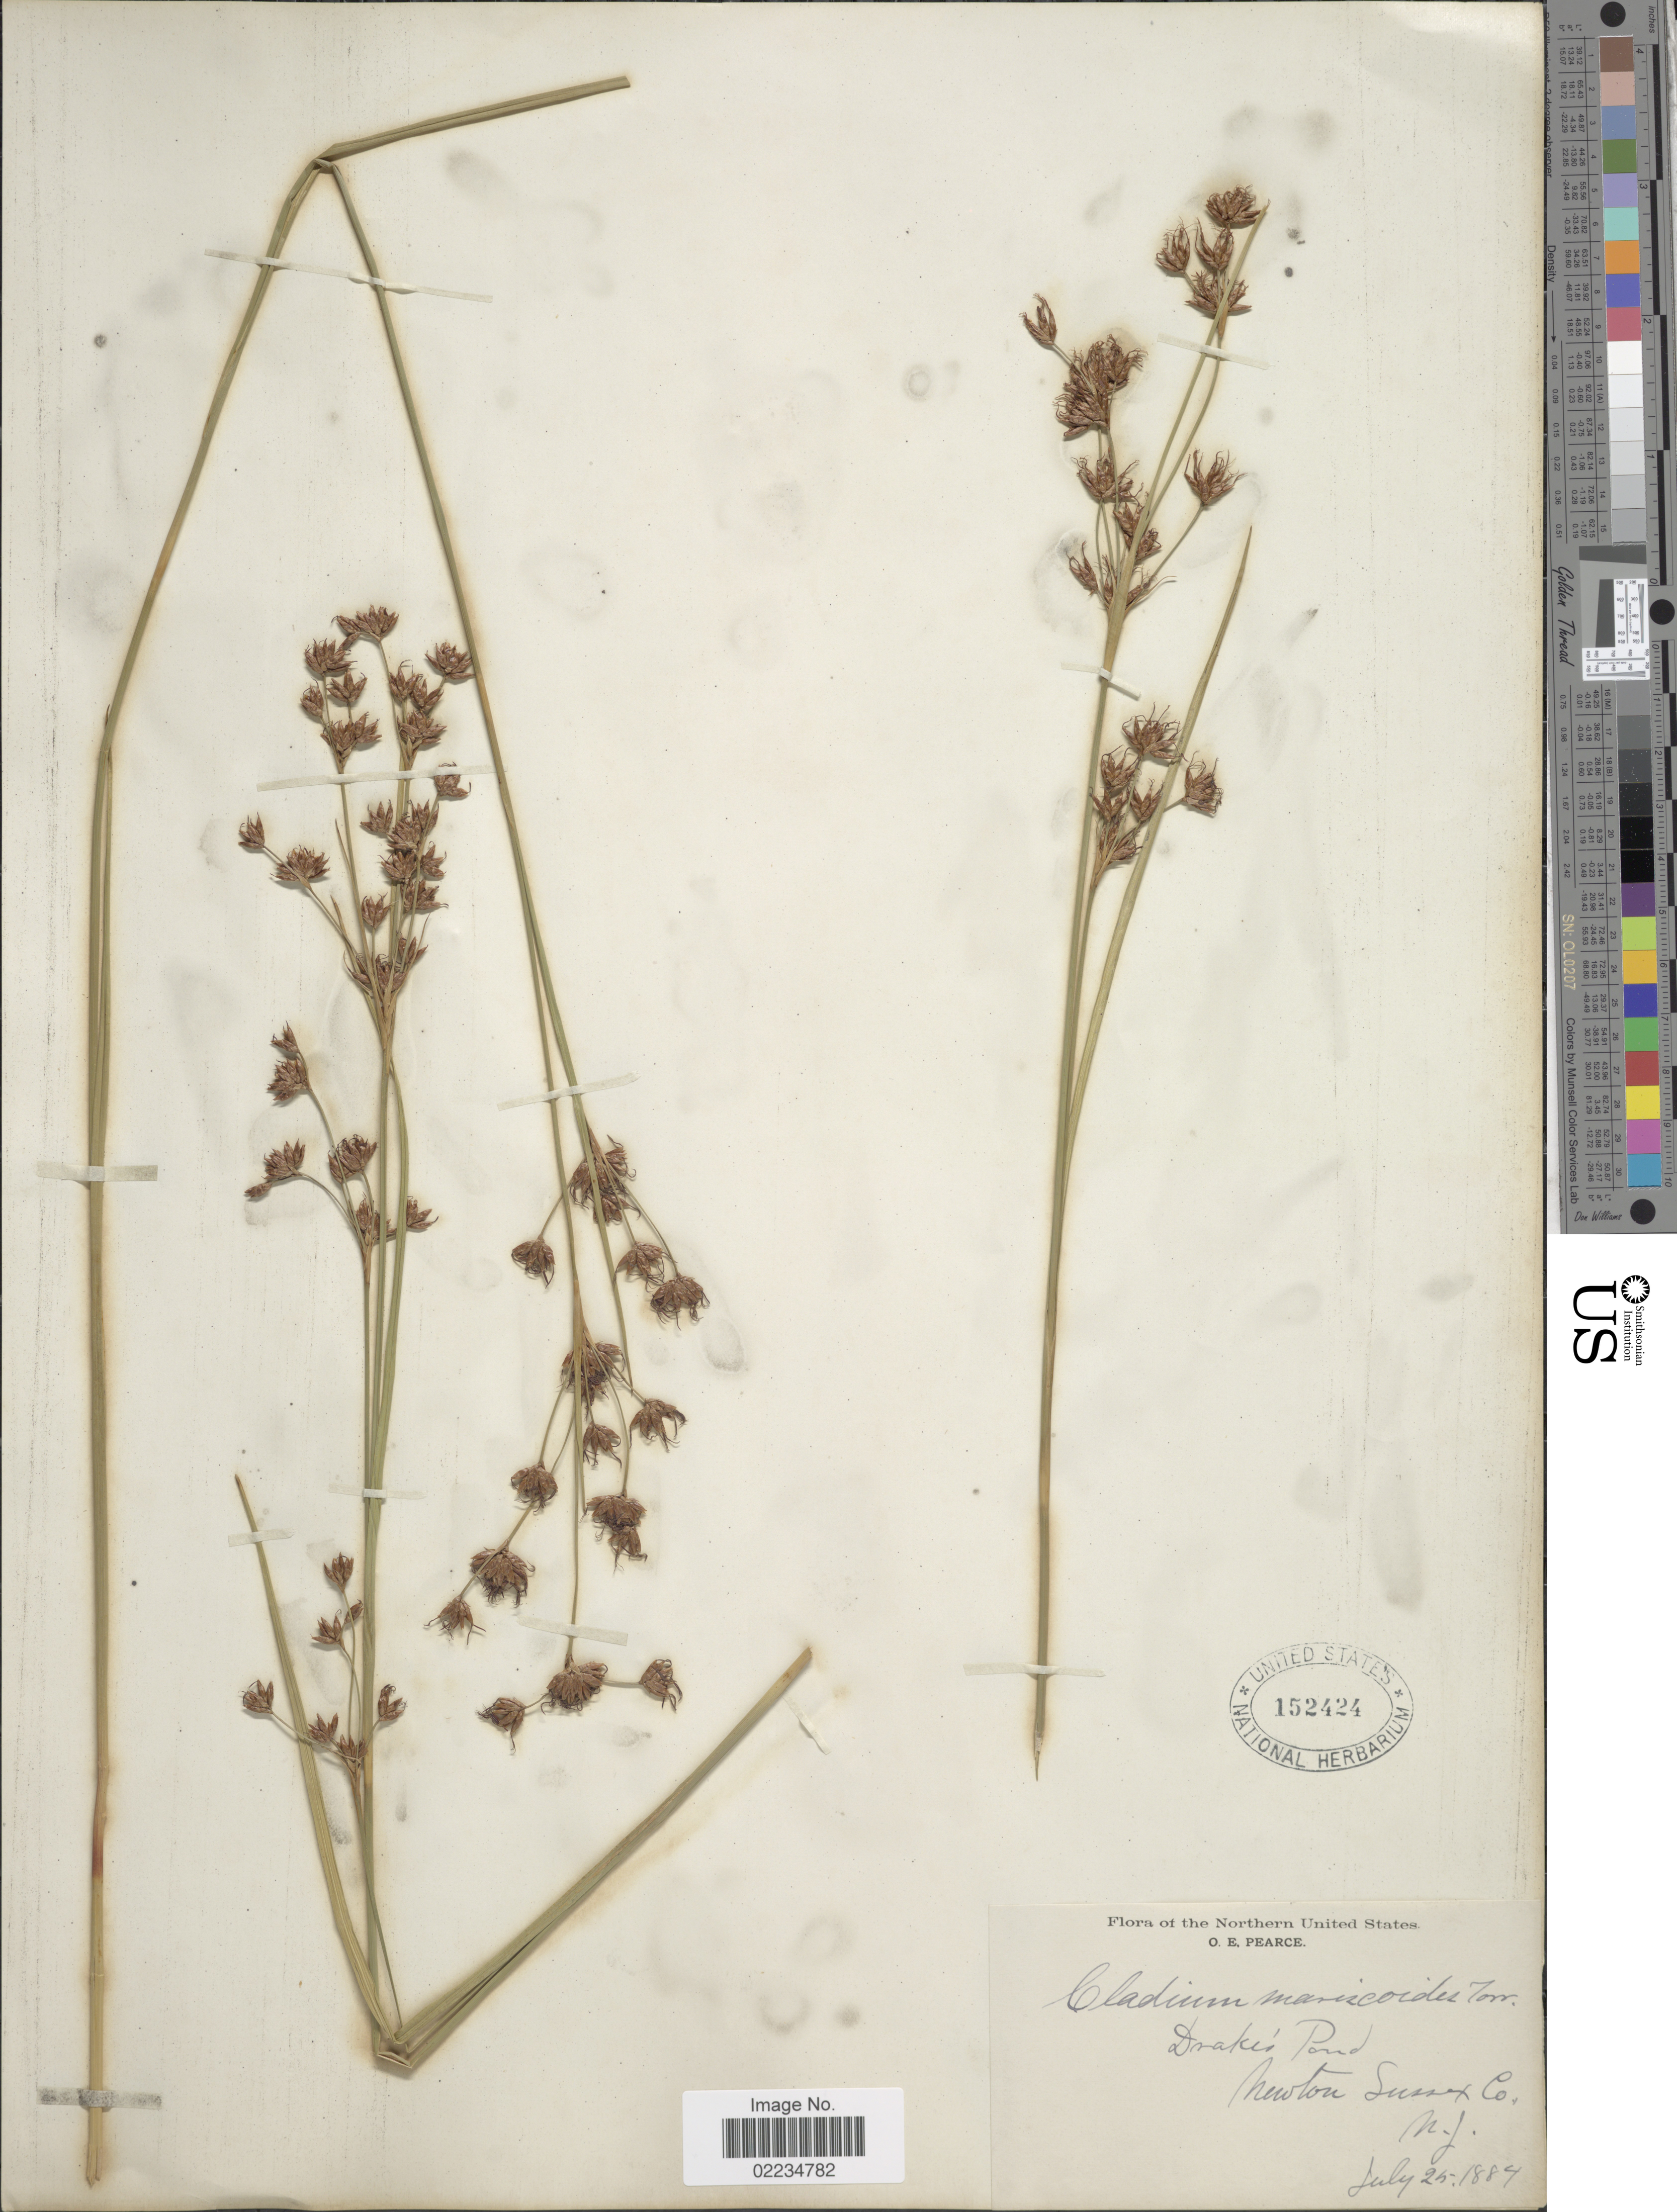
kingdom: Plantae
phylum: Tracheophyta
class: Liliopsida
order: Poales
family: Cyperaceae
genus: Cladium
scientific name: Cladium mariscoides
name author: (Muhl.) Torr.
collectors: O. E. Pearce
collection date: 1884-07-25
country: United States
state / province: New Jersey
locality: Drake's Pond, Newton Sussex Co.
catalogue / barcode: US 152424